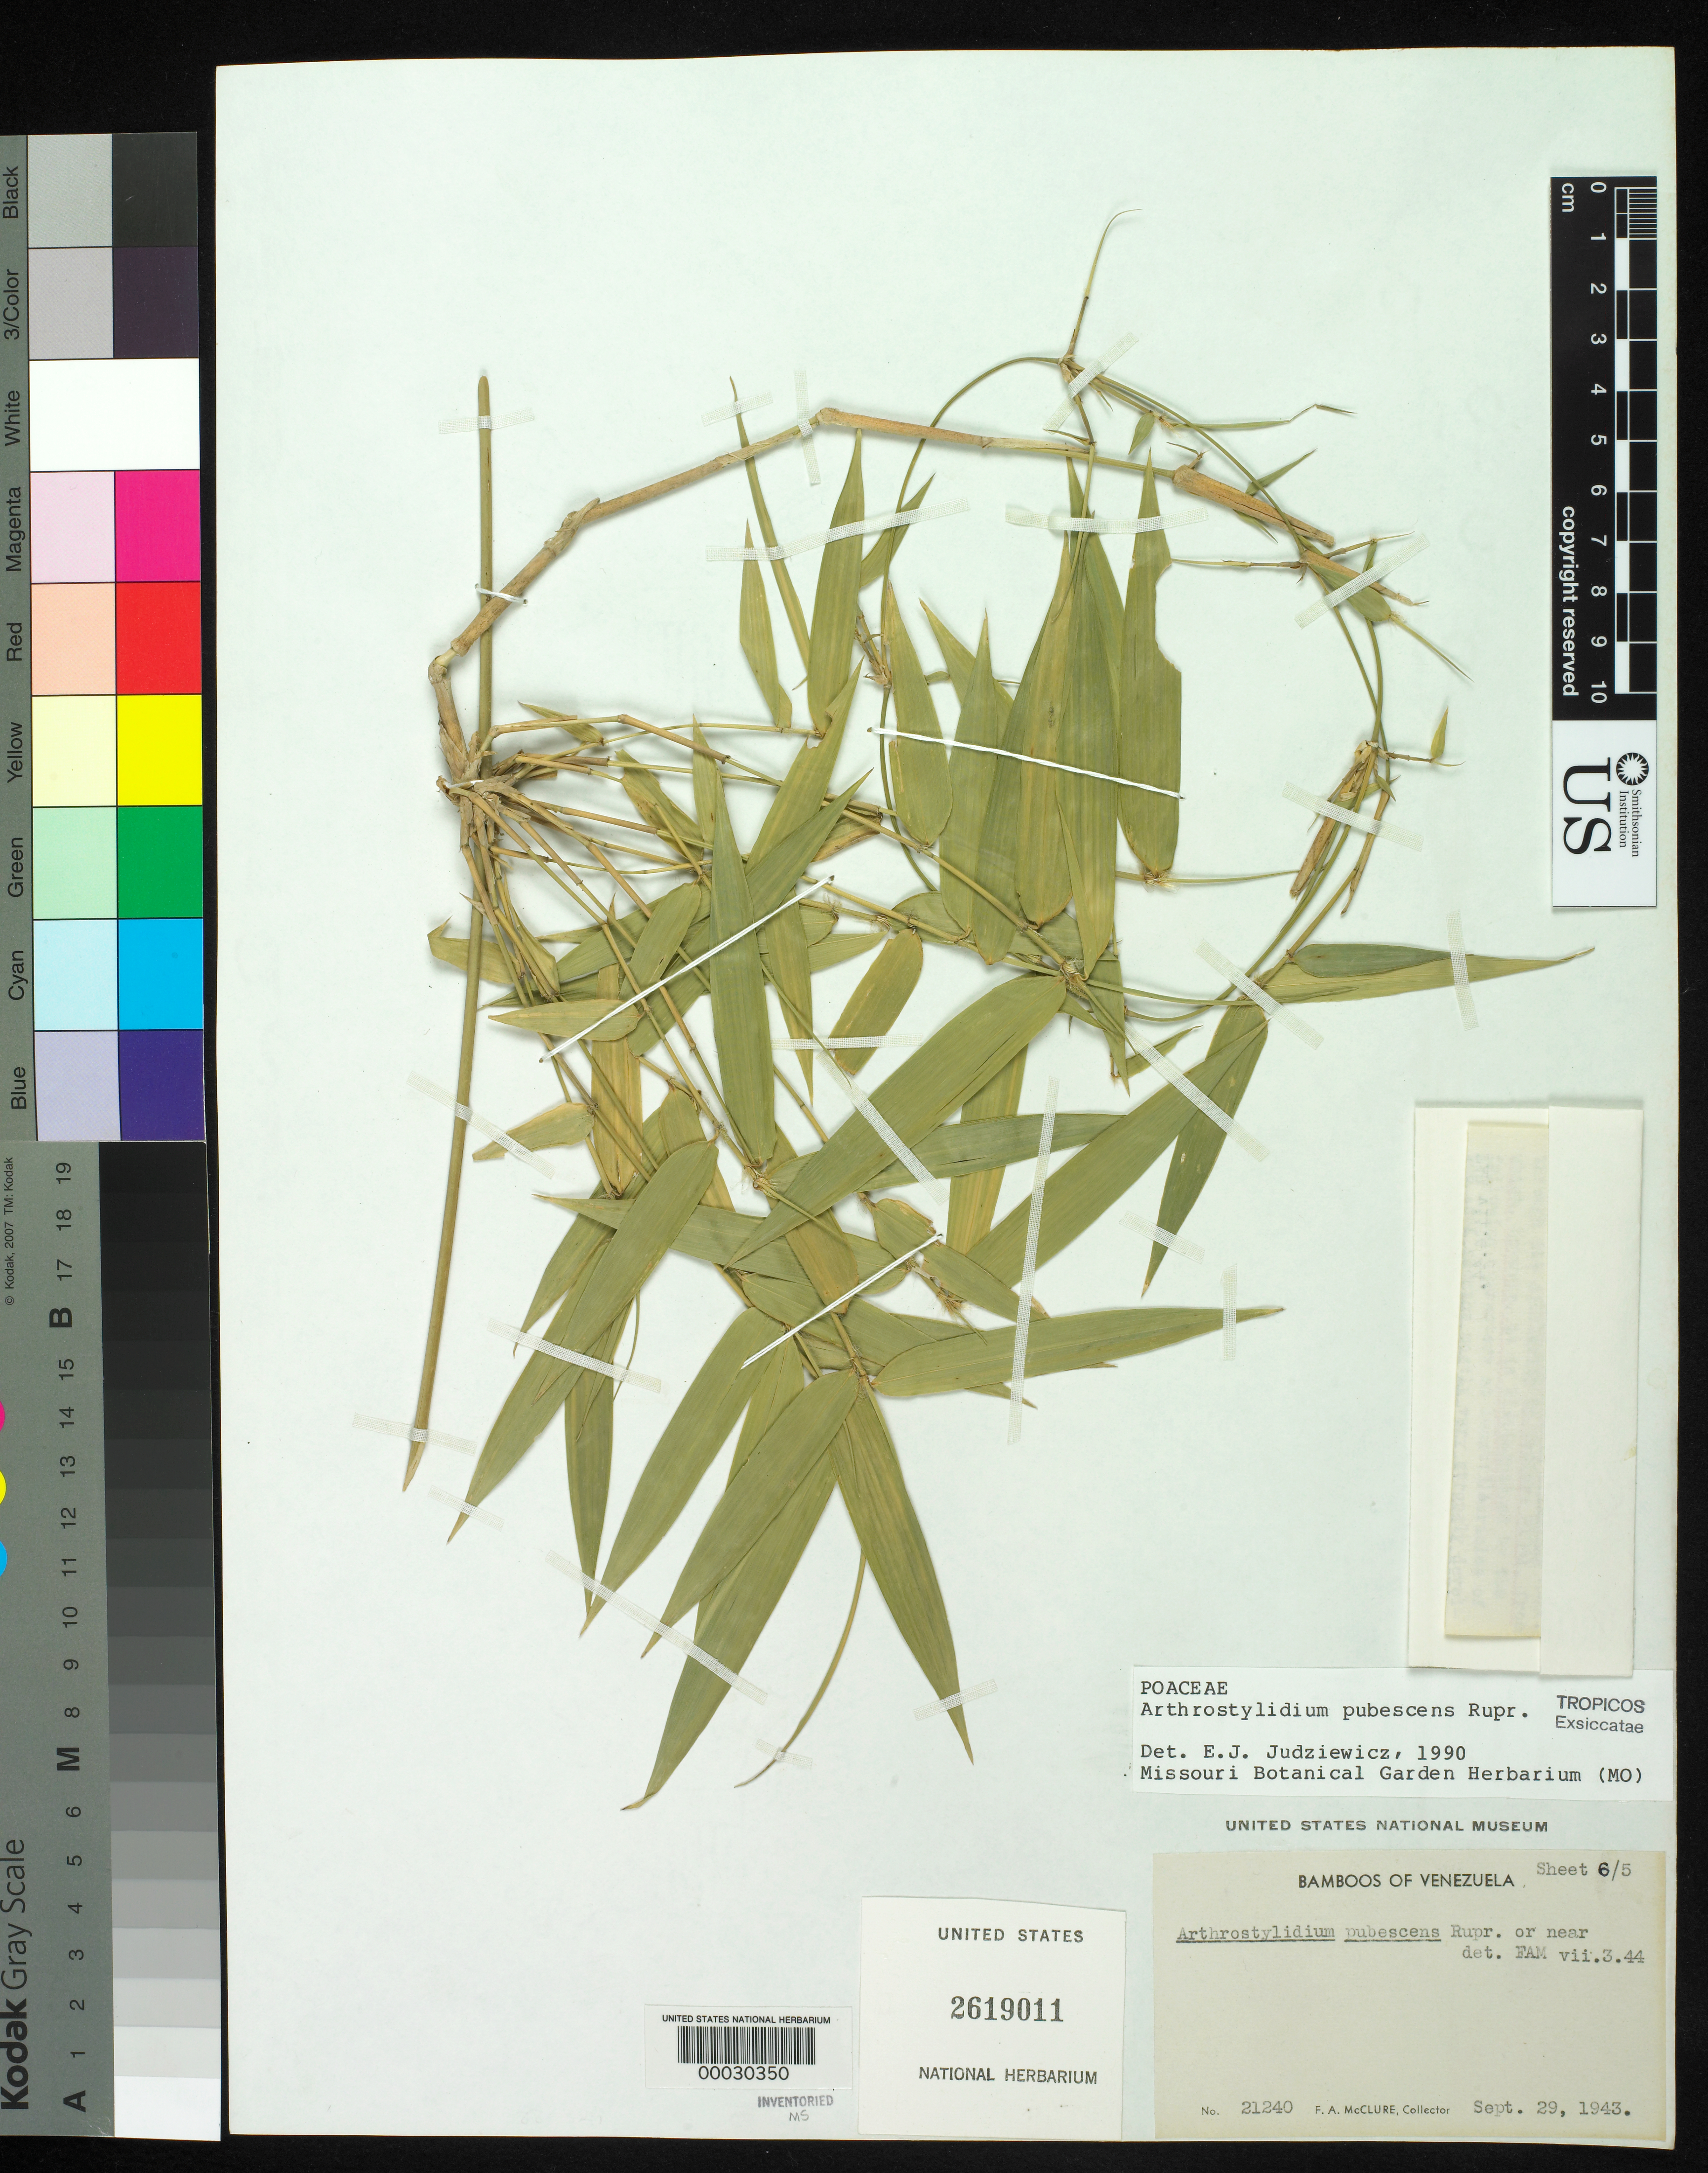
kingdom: Plantae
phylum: Tracheophyta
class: Liliopsida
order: Poales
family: Poaceae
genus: Arthrostylidium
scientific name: Arthrostylidium pubescens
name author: Rupr.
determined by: Judziewicz, E. J.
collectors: F. A. McClure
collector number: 21240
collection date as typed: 29 Sep 1943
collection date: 1943-09-29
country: Venezuela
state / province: Distrito Federal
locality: El junquito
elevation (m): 1200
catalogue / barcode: US 2619011